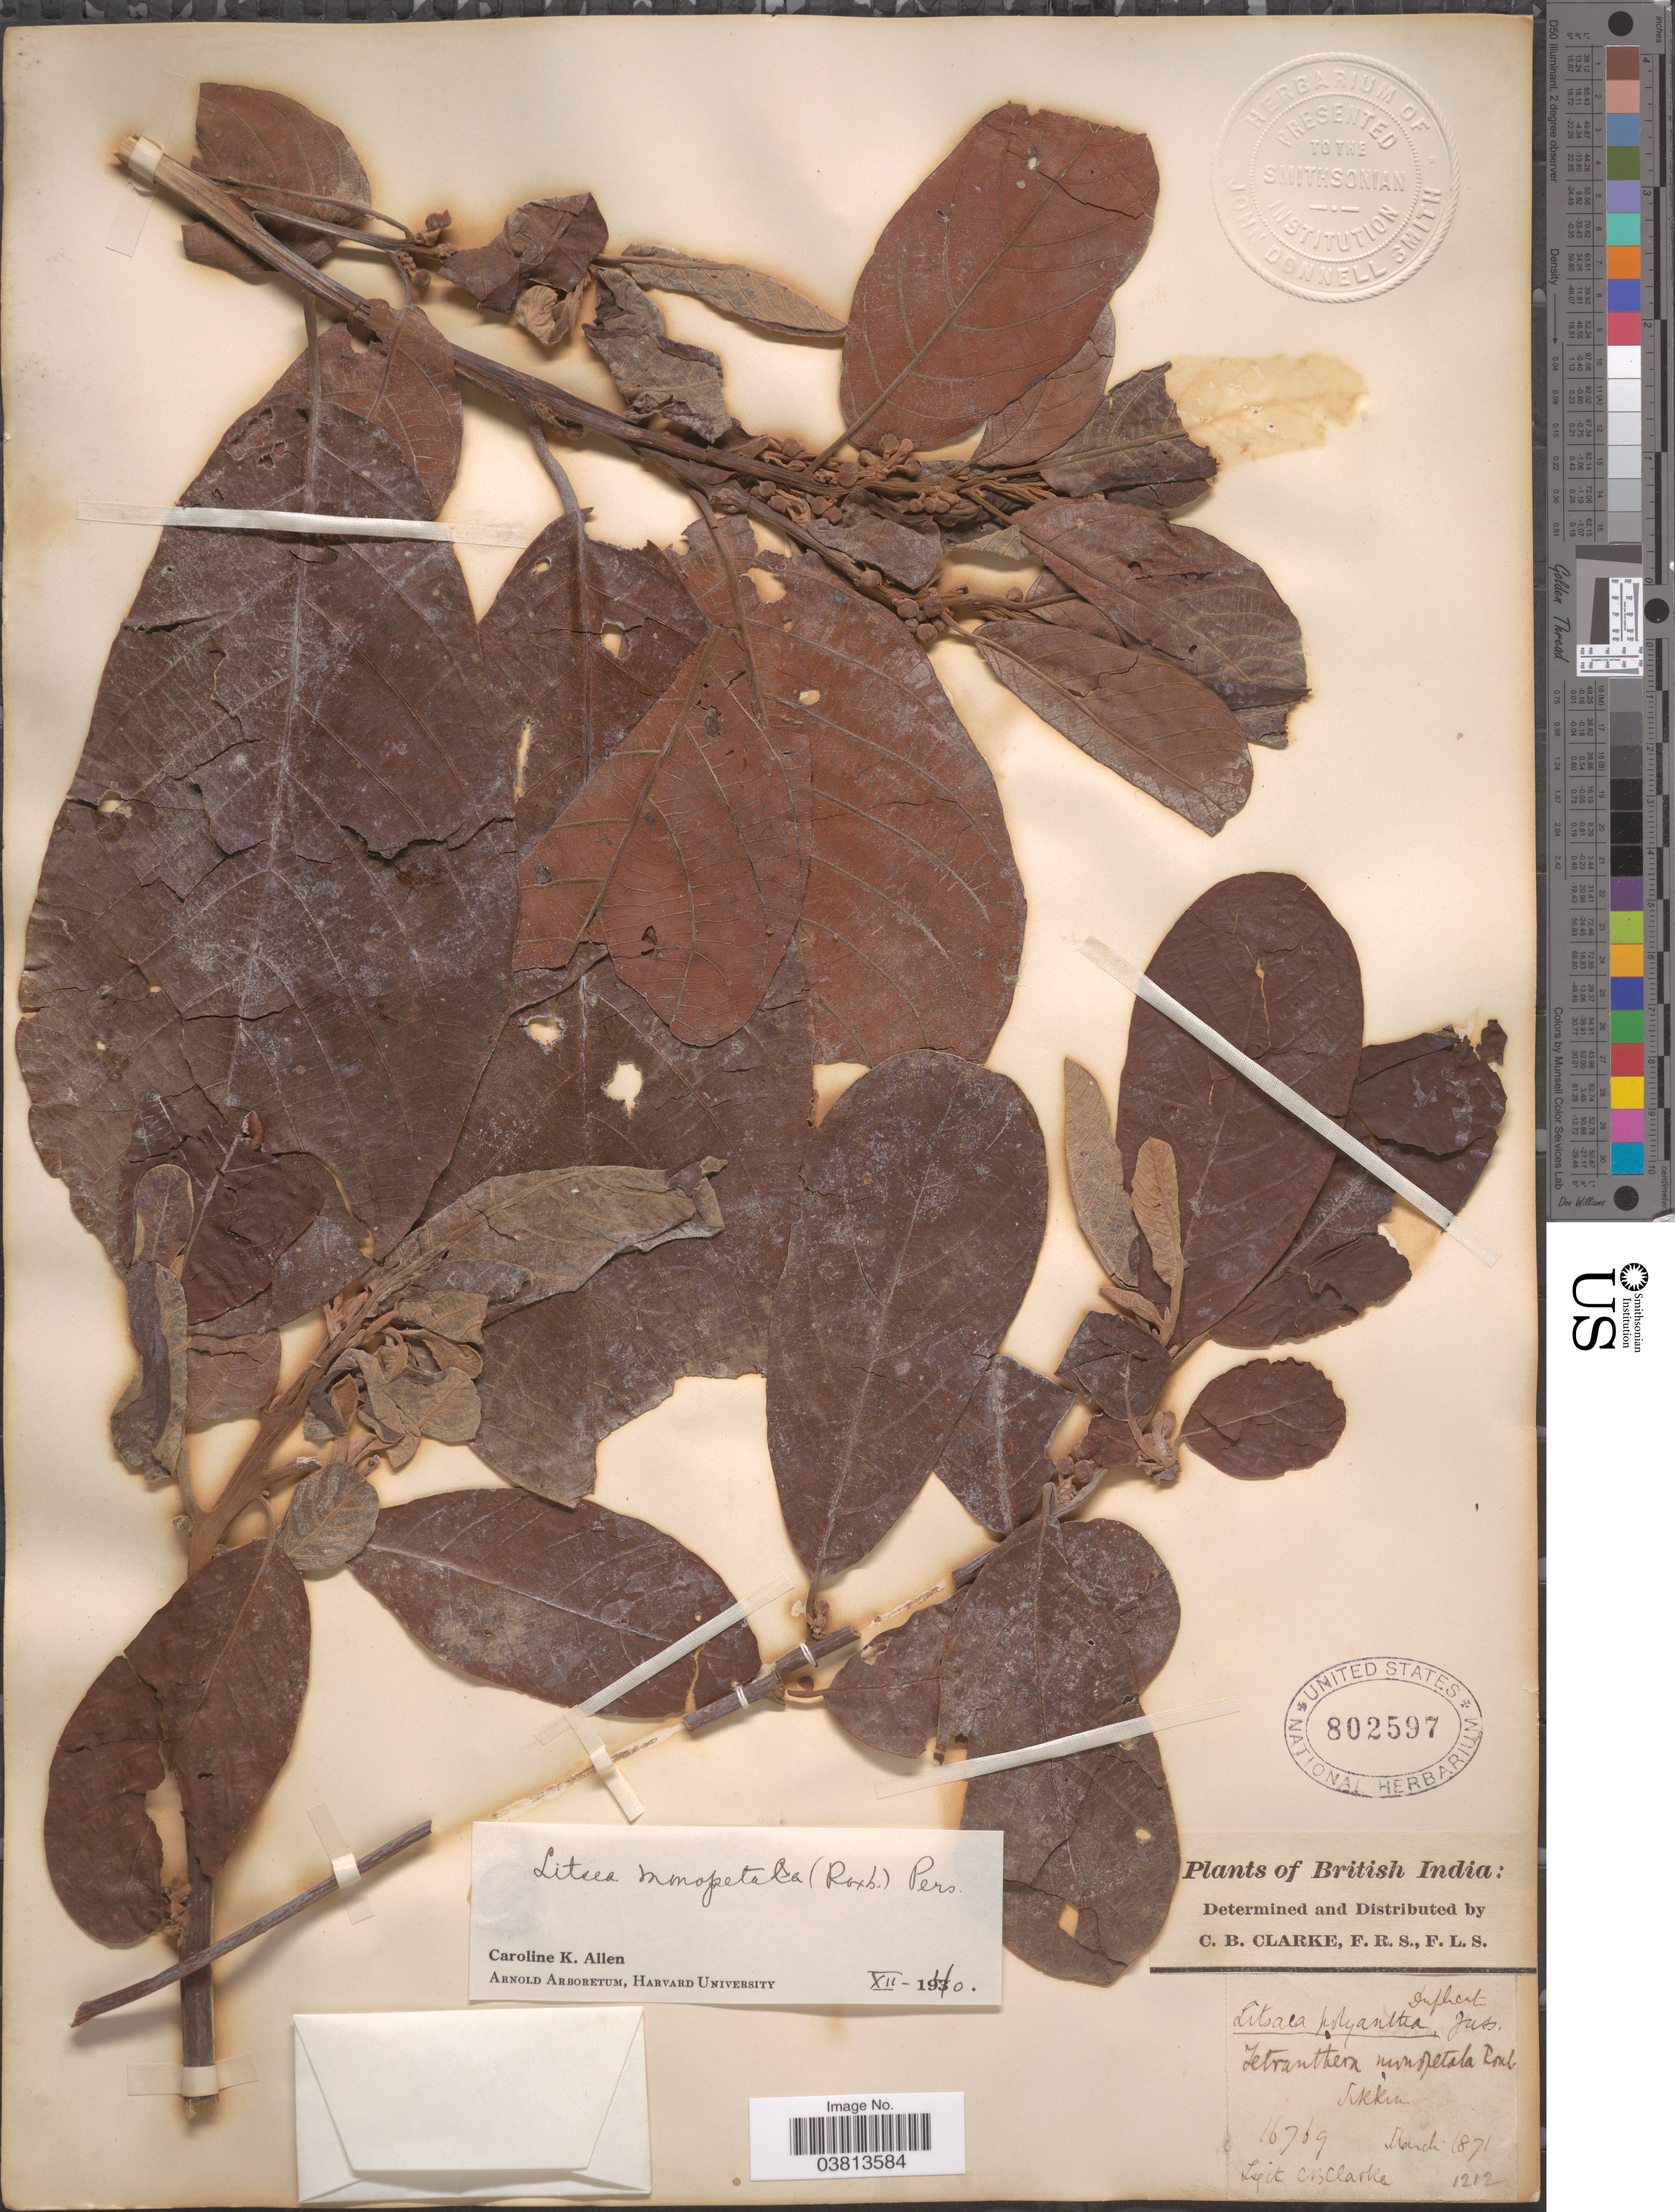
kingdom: Plantae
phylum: Tracheophyta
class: Magnoliopsida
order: Laurales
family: Lauraceae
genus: Litsea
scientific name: Litsea monopetala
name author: (Roxb.) Pers.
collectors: C. B. Clarke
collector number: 16769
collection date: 1871-03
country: India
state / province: Sikkim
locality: British India.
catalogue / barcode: US 802597